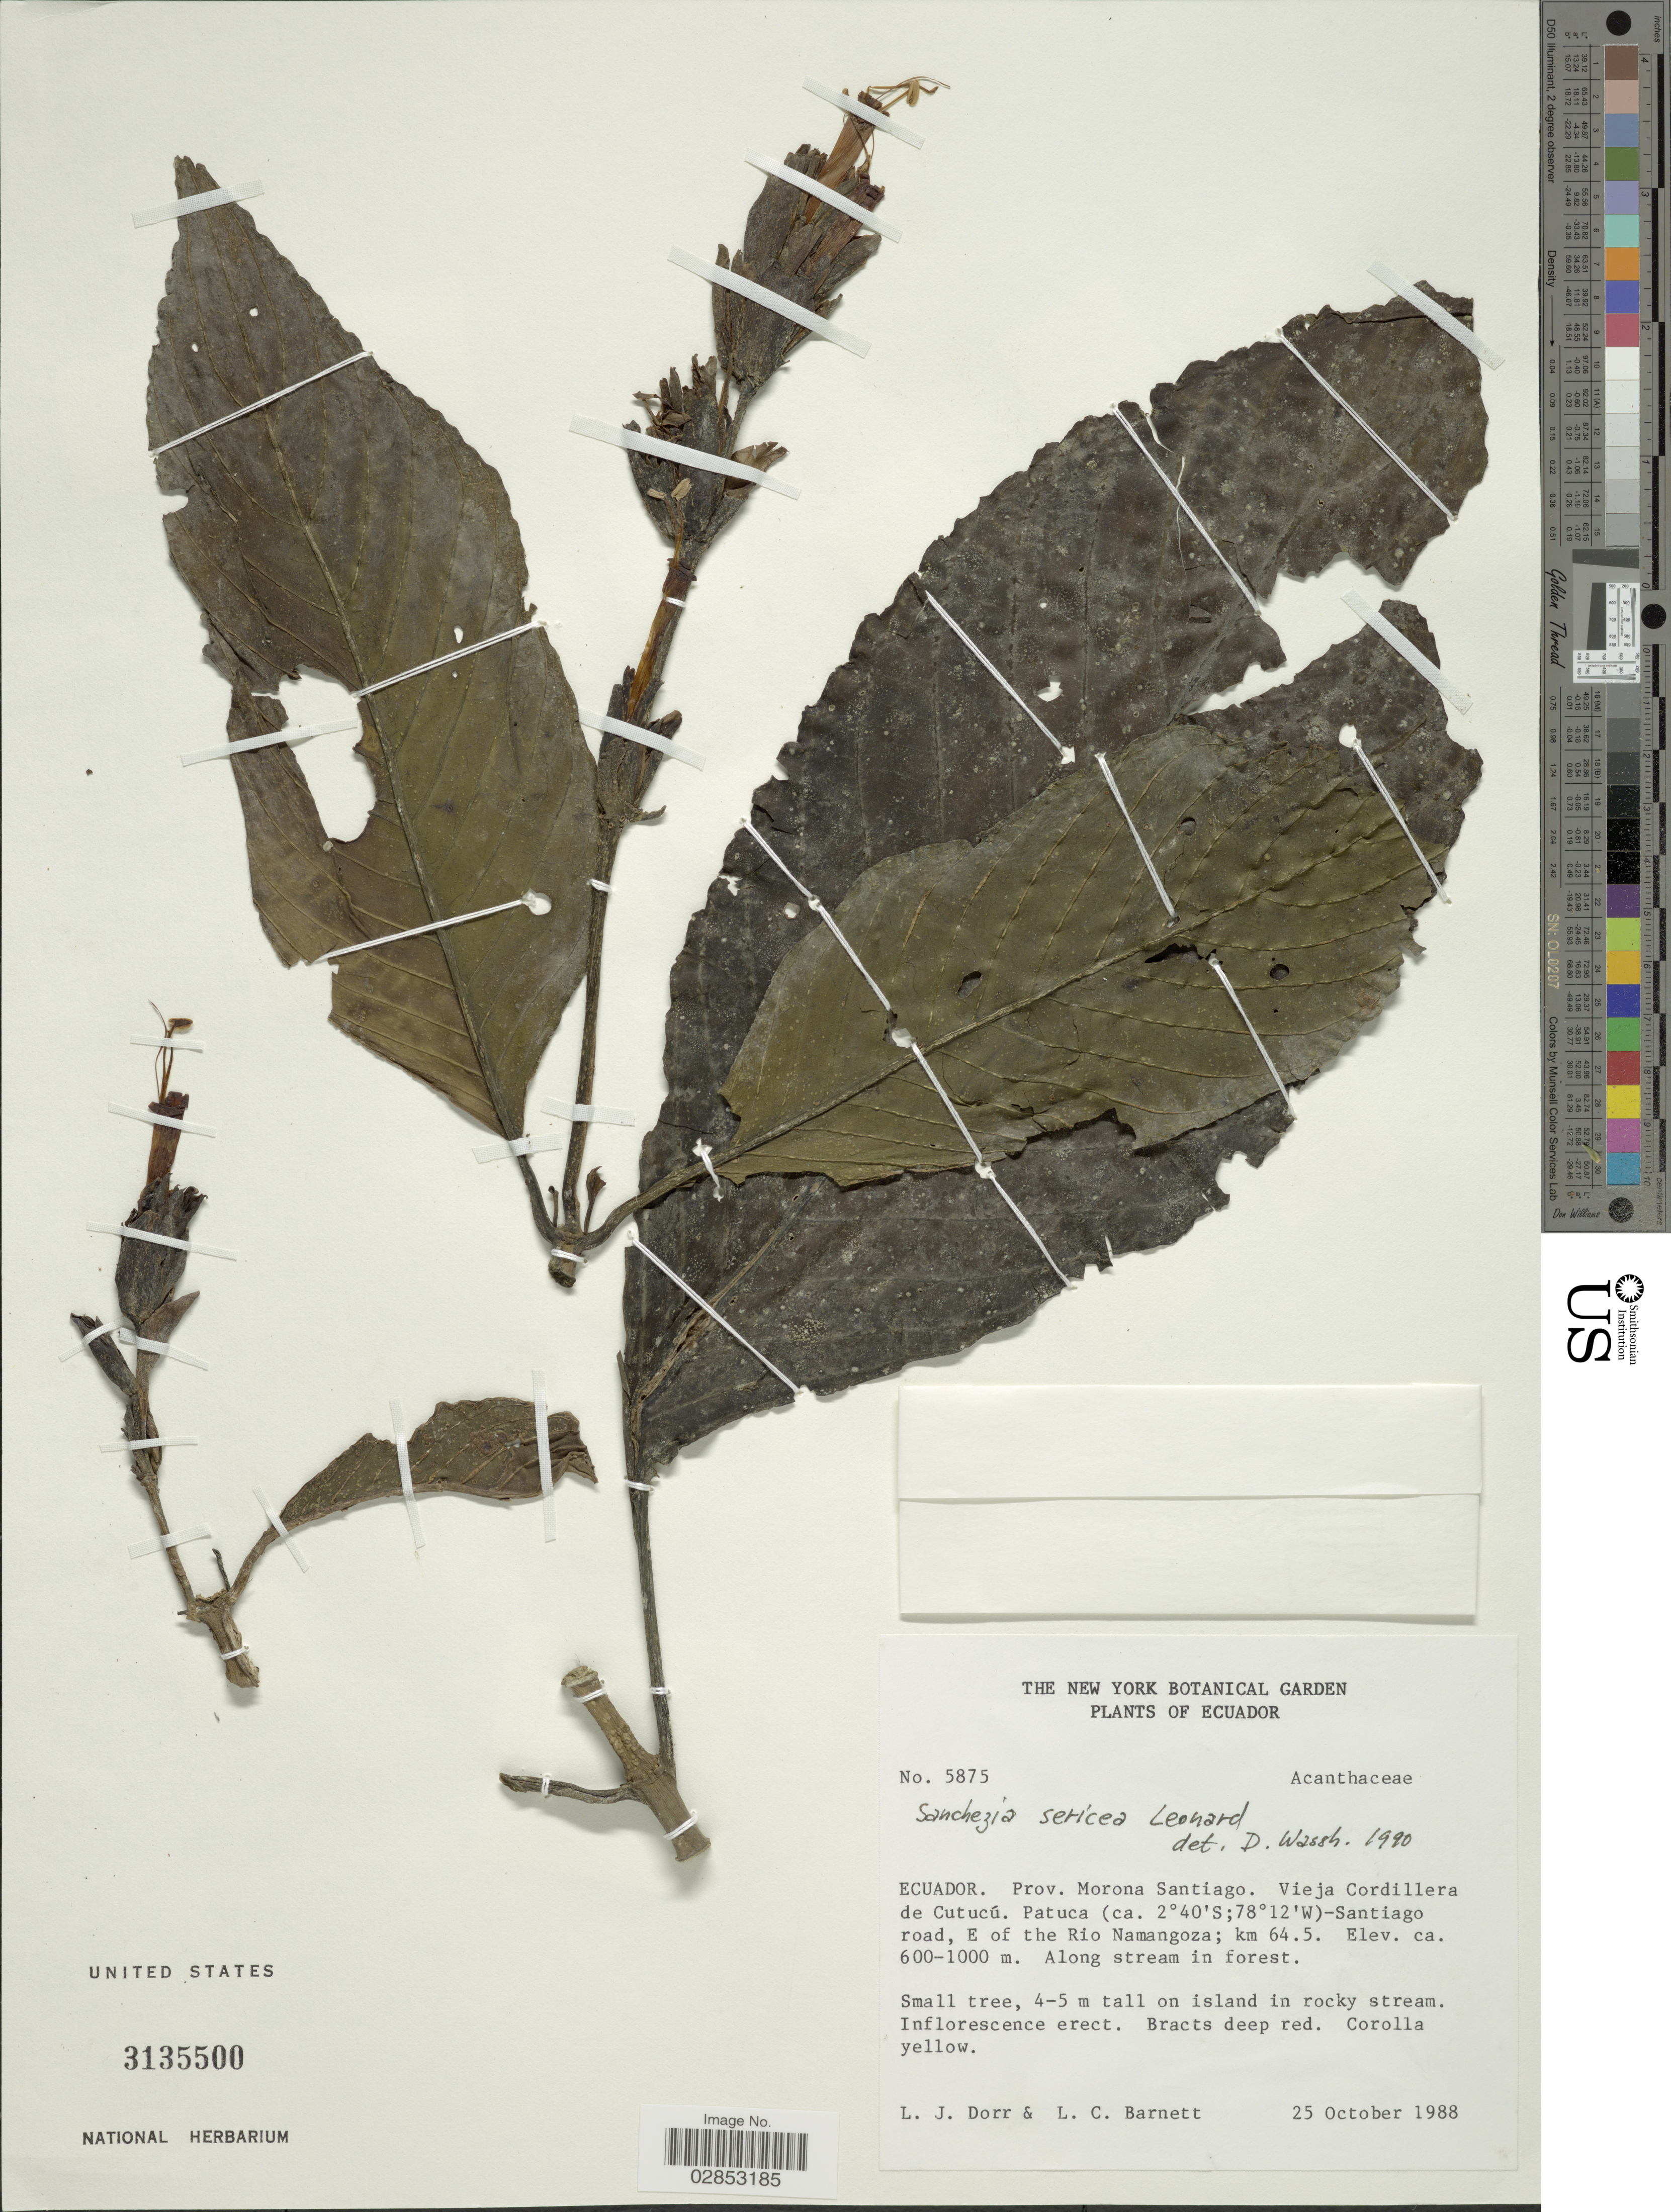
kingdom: Plantae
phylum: Tracheophyta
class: Magnoliopsida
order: Lamiales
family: Acanthaceae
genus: Sanchezia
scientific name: Sanchezia oblonga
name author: Ruiz & Pav.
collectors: L. J. Dorr & L. C. Barnett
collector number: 5875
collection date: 1988-10-25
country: Ecuador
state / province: Morona-Santiago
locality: Prov. Morona Santiago, Vieja Cordillera de Cutucú, Patuca, Santiago road, E of the Río Namangoza; km 64.5.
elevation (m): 600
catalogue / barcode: US 3135500